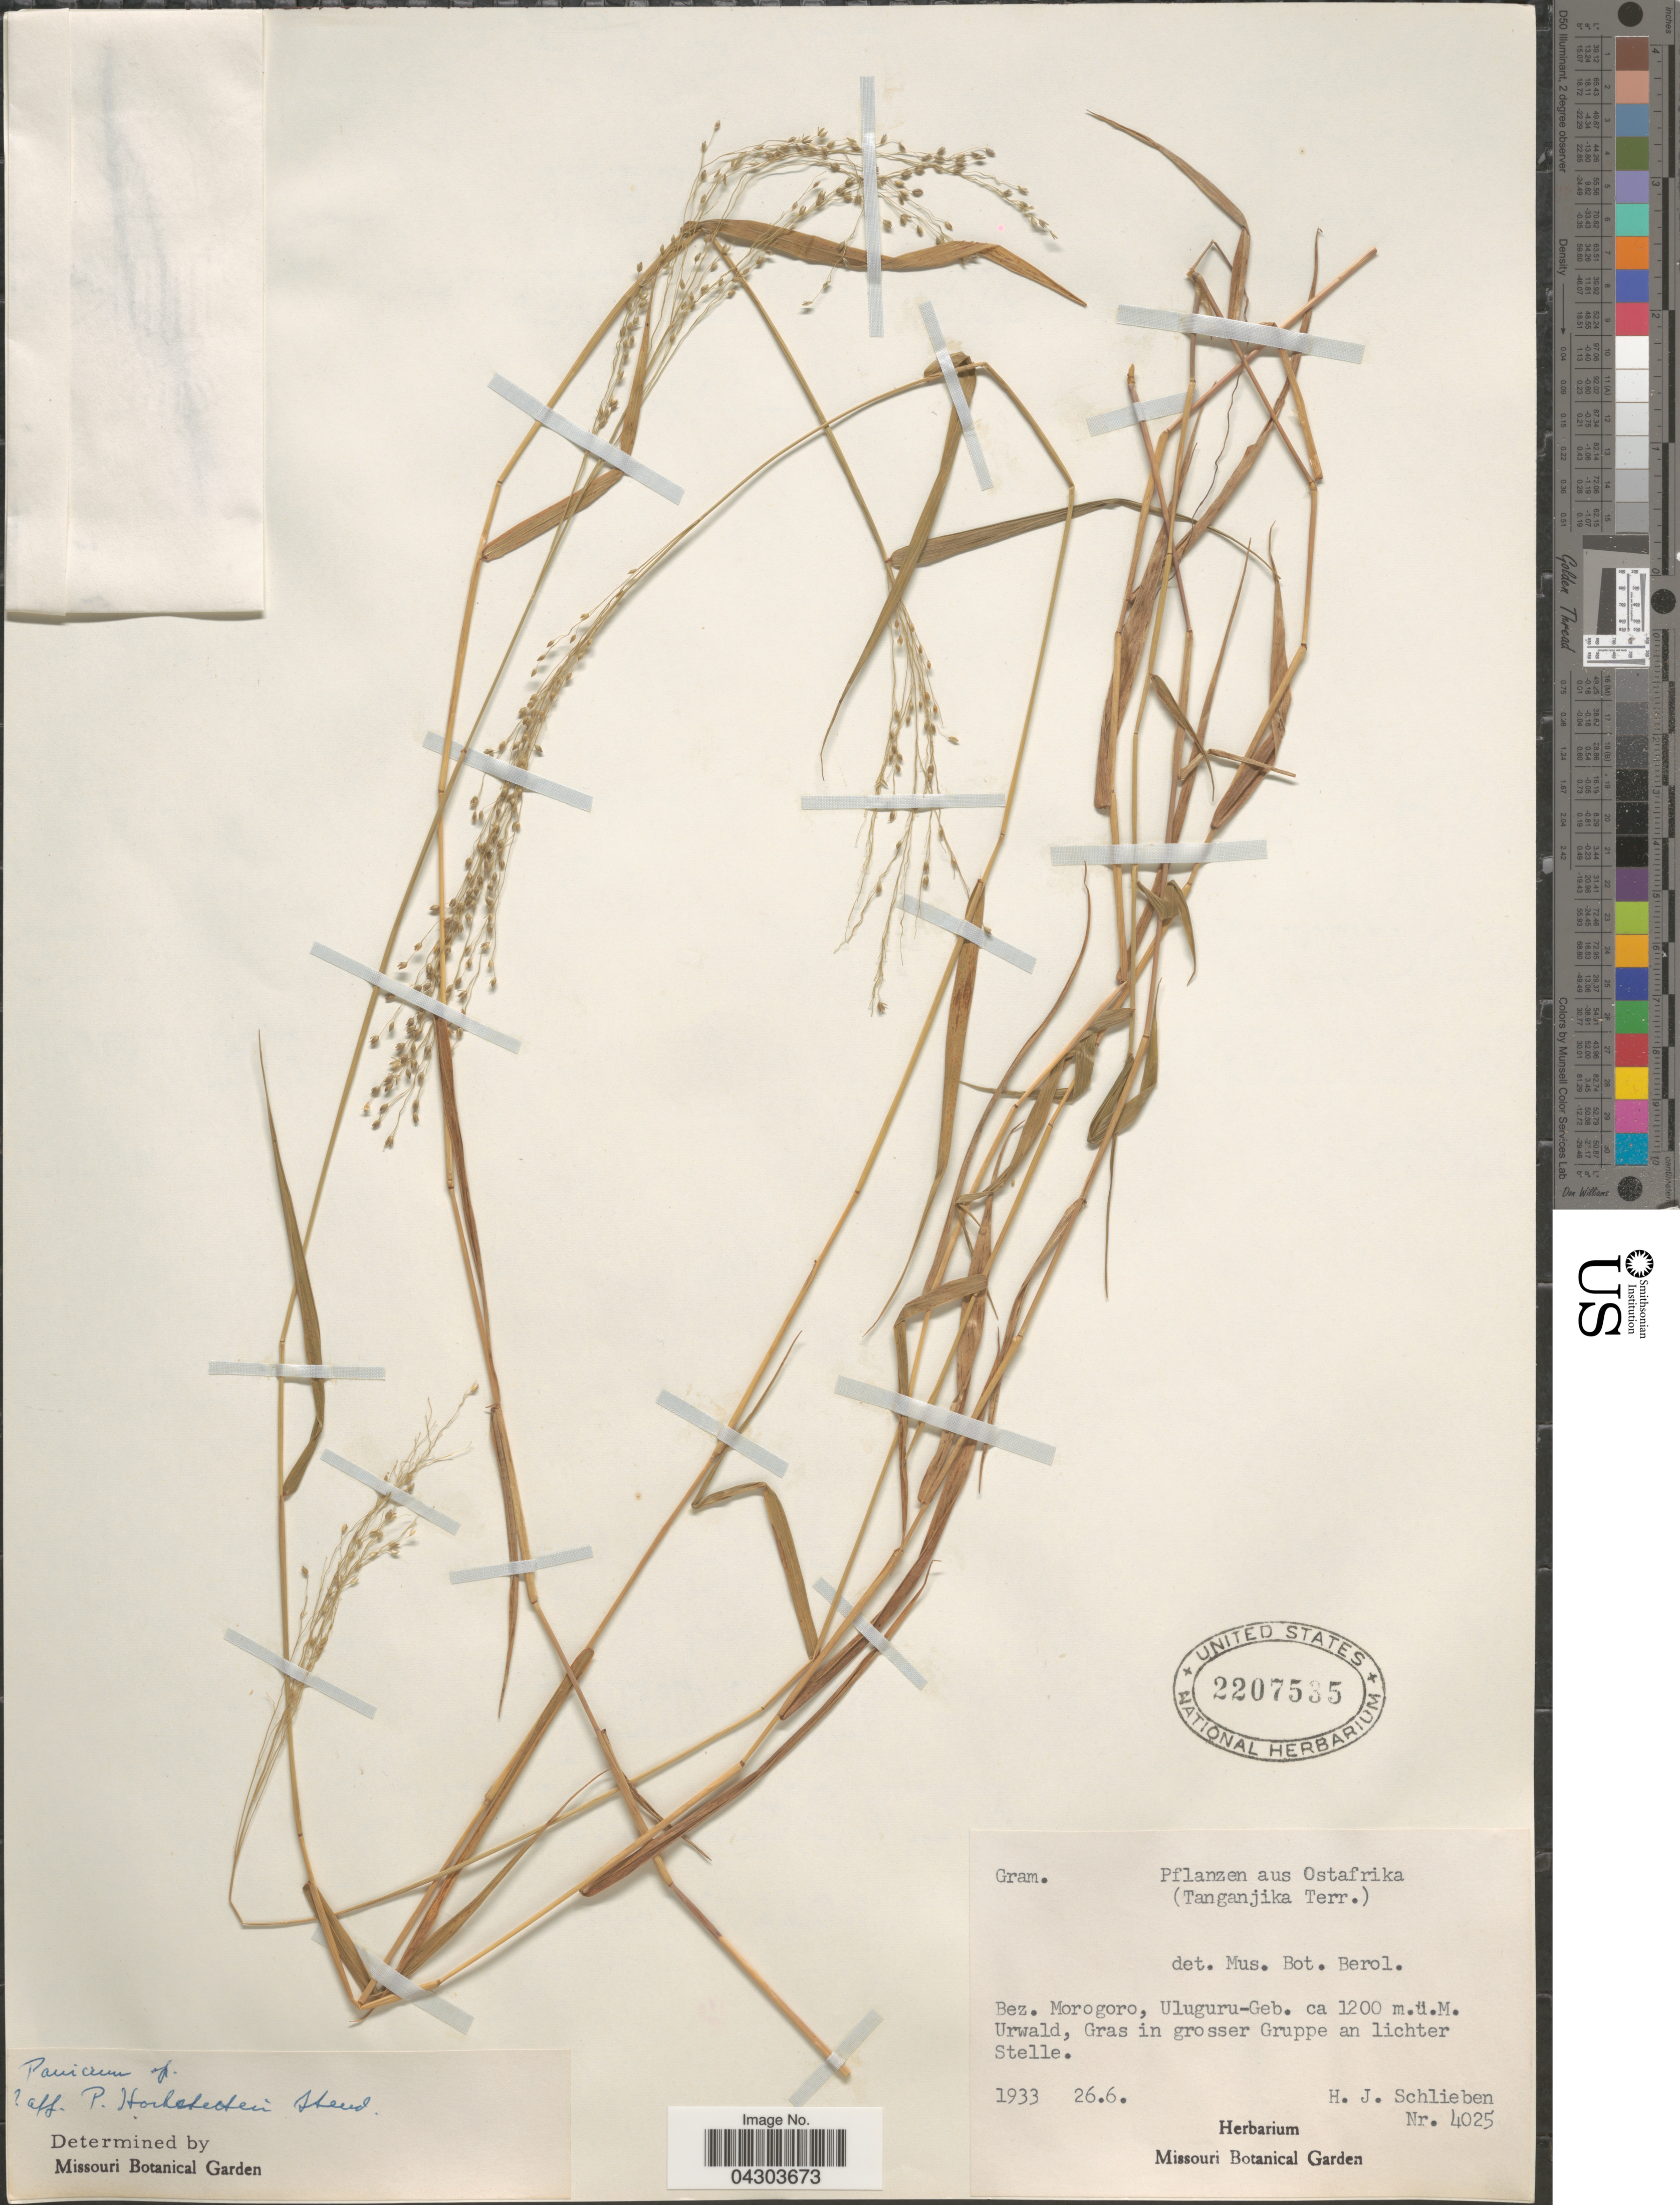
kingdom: Plantae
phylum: Tracheophyta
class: Liliopsida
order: Poales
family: Poaceae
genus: Panicum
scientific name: Panicum hochstetteri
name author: Steud.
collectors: H. J. Schlieben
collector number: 4025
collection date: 1933-06-26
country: Tanzania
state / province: Morogoro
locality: Ostafrika. (Tanganjiks Terr.) Bez. Morogoro. Uluguru-Geb. Urwald, Gras in grosser Gruppe an lichter Stelle.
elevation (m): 1200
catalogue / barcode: US 2207535